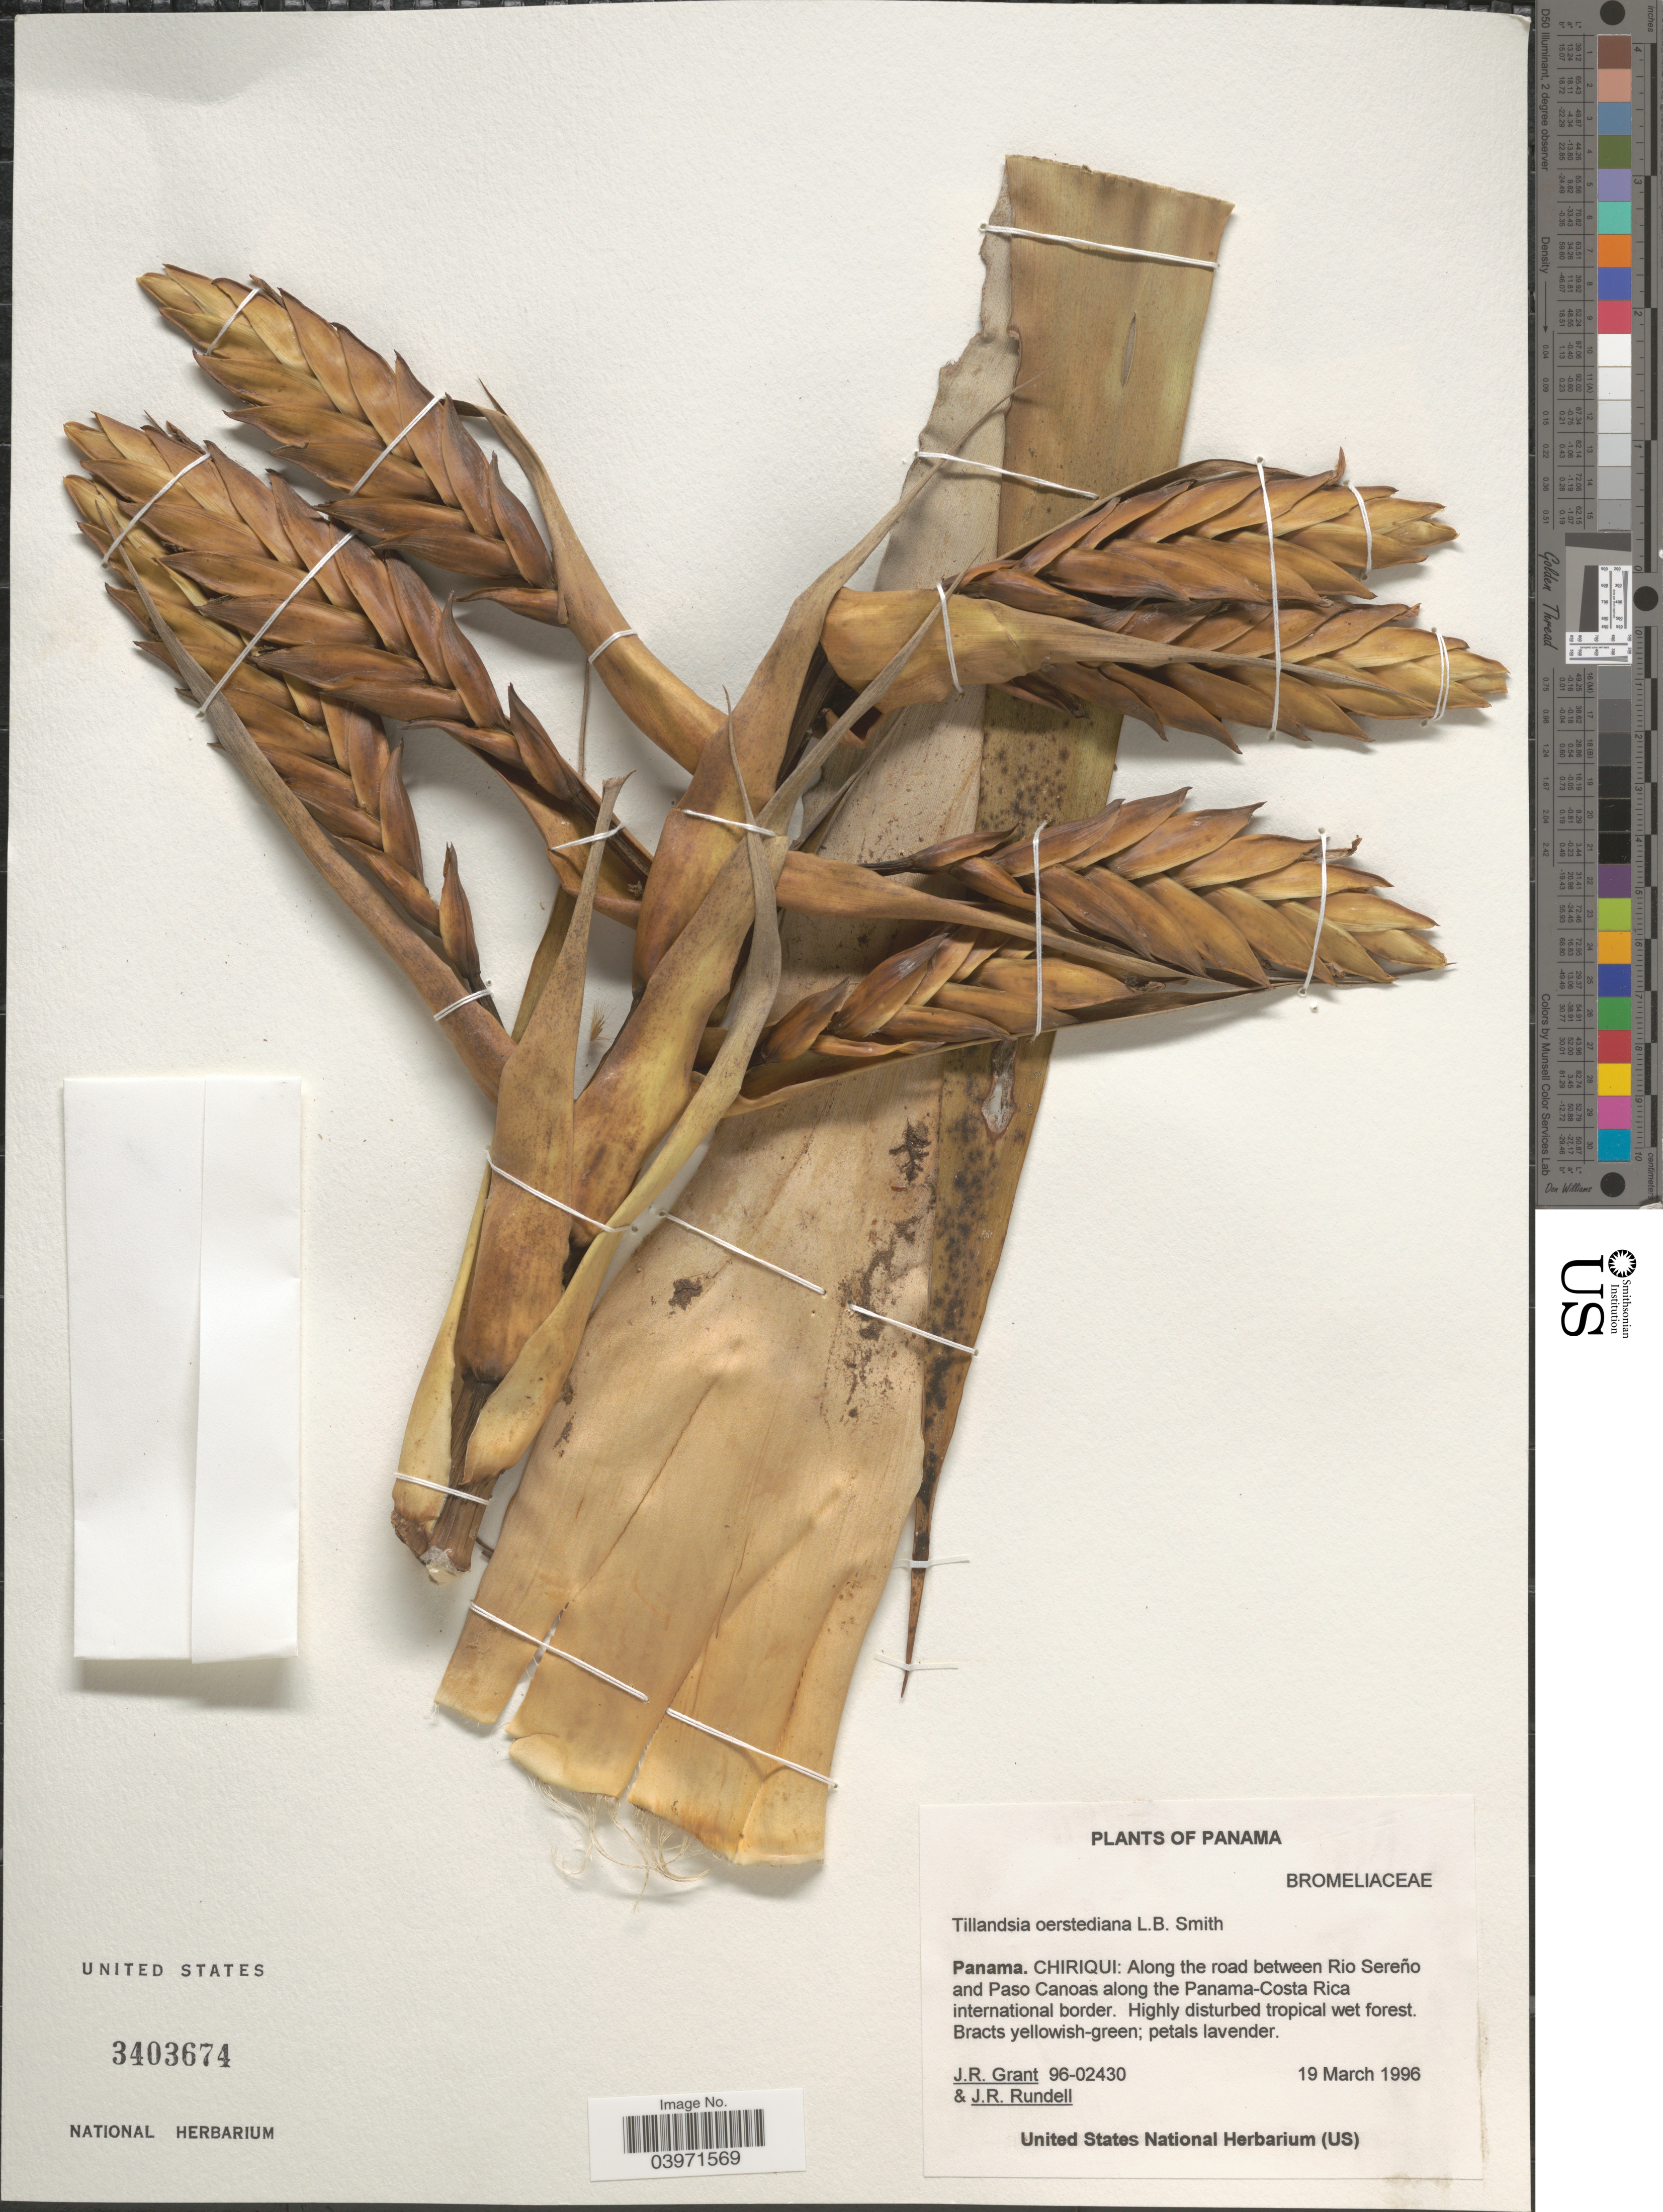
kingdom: Plantae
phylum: Tracheophyta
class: Liliopsida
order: Poales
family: Bromeliaceae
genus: Tillandsia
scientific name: Tillandsia oerstediana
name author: L.B. Sm.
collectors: J. Grant & J. R. Rundell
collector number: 96-02430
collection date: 1996-03-19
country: Panama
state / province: Chiriqui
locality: Along the road between Rio Sereño and Paso Canoas along the Panama-Costa Rica international border.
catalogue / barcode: US 3403674